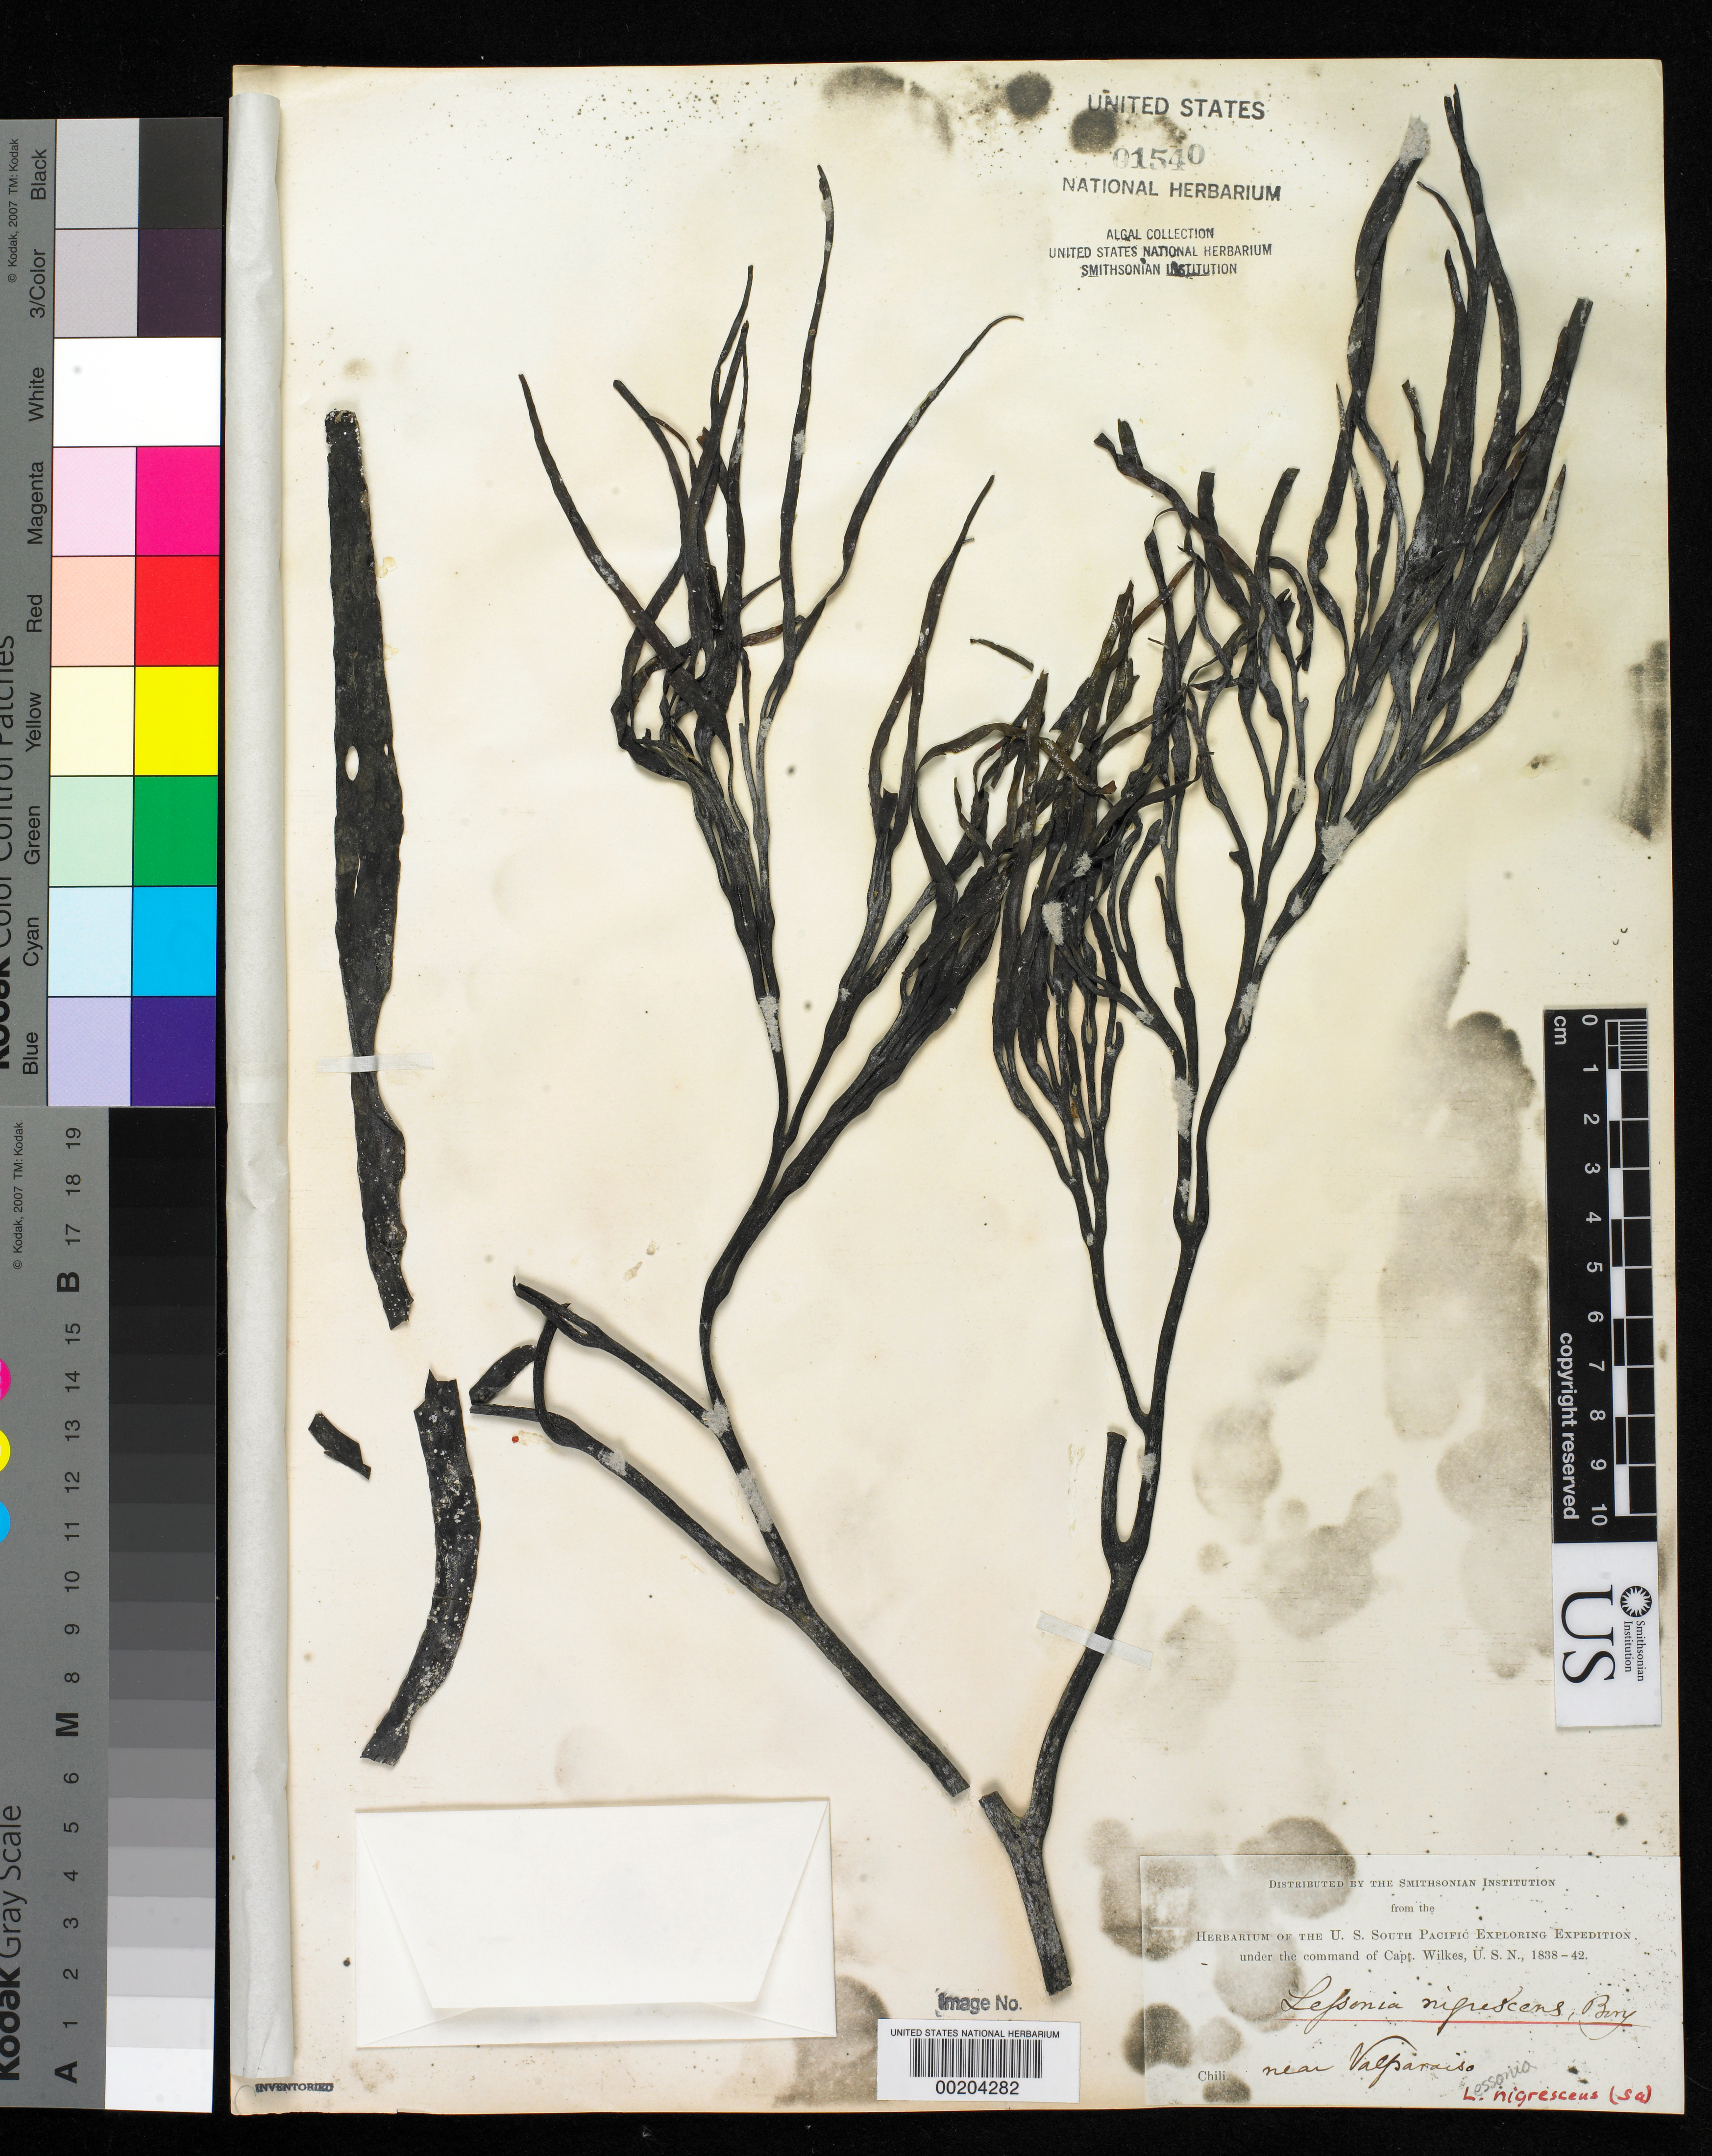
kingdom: Chromista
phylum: Ochrophyta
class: Phaeophyceae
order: Laminariales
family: Lessoniaceae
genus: Lessonia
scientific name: Lessonia nigrescens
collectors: W. D. Brackenridge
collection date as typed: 1839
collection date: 1839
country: Chile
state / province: Valparaíso (V)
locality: Near Valparaiso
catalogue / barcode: US 1540